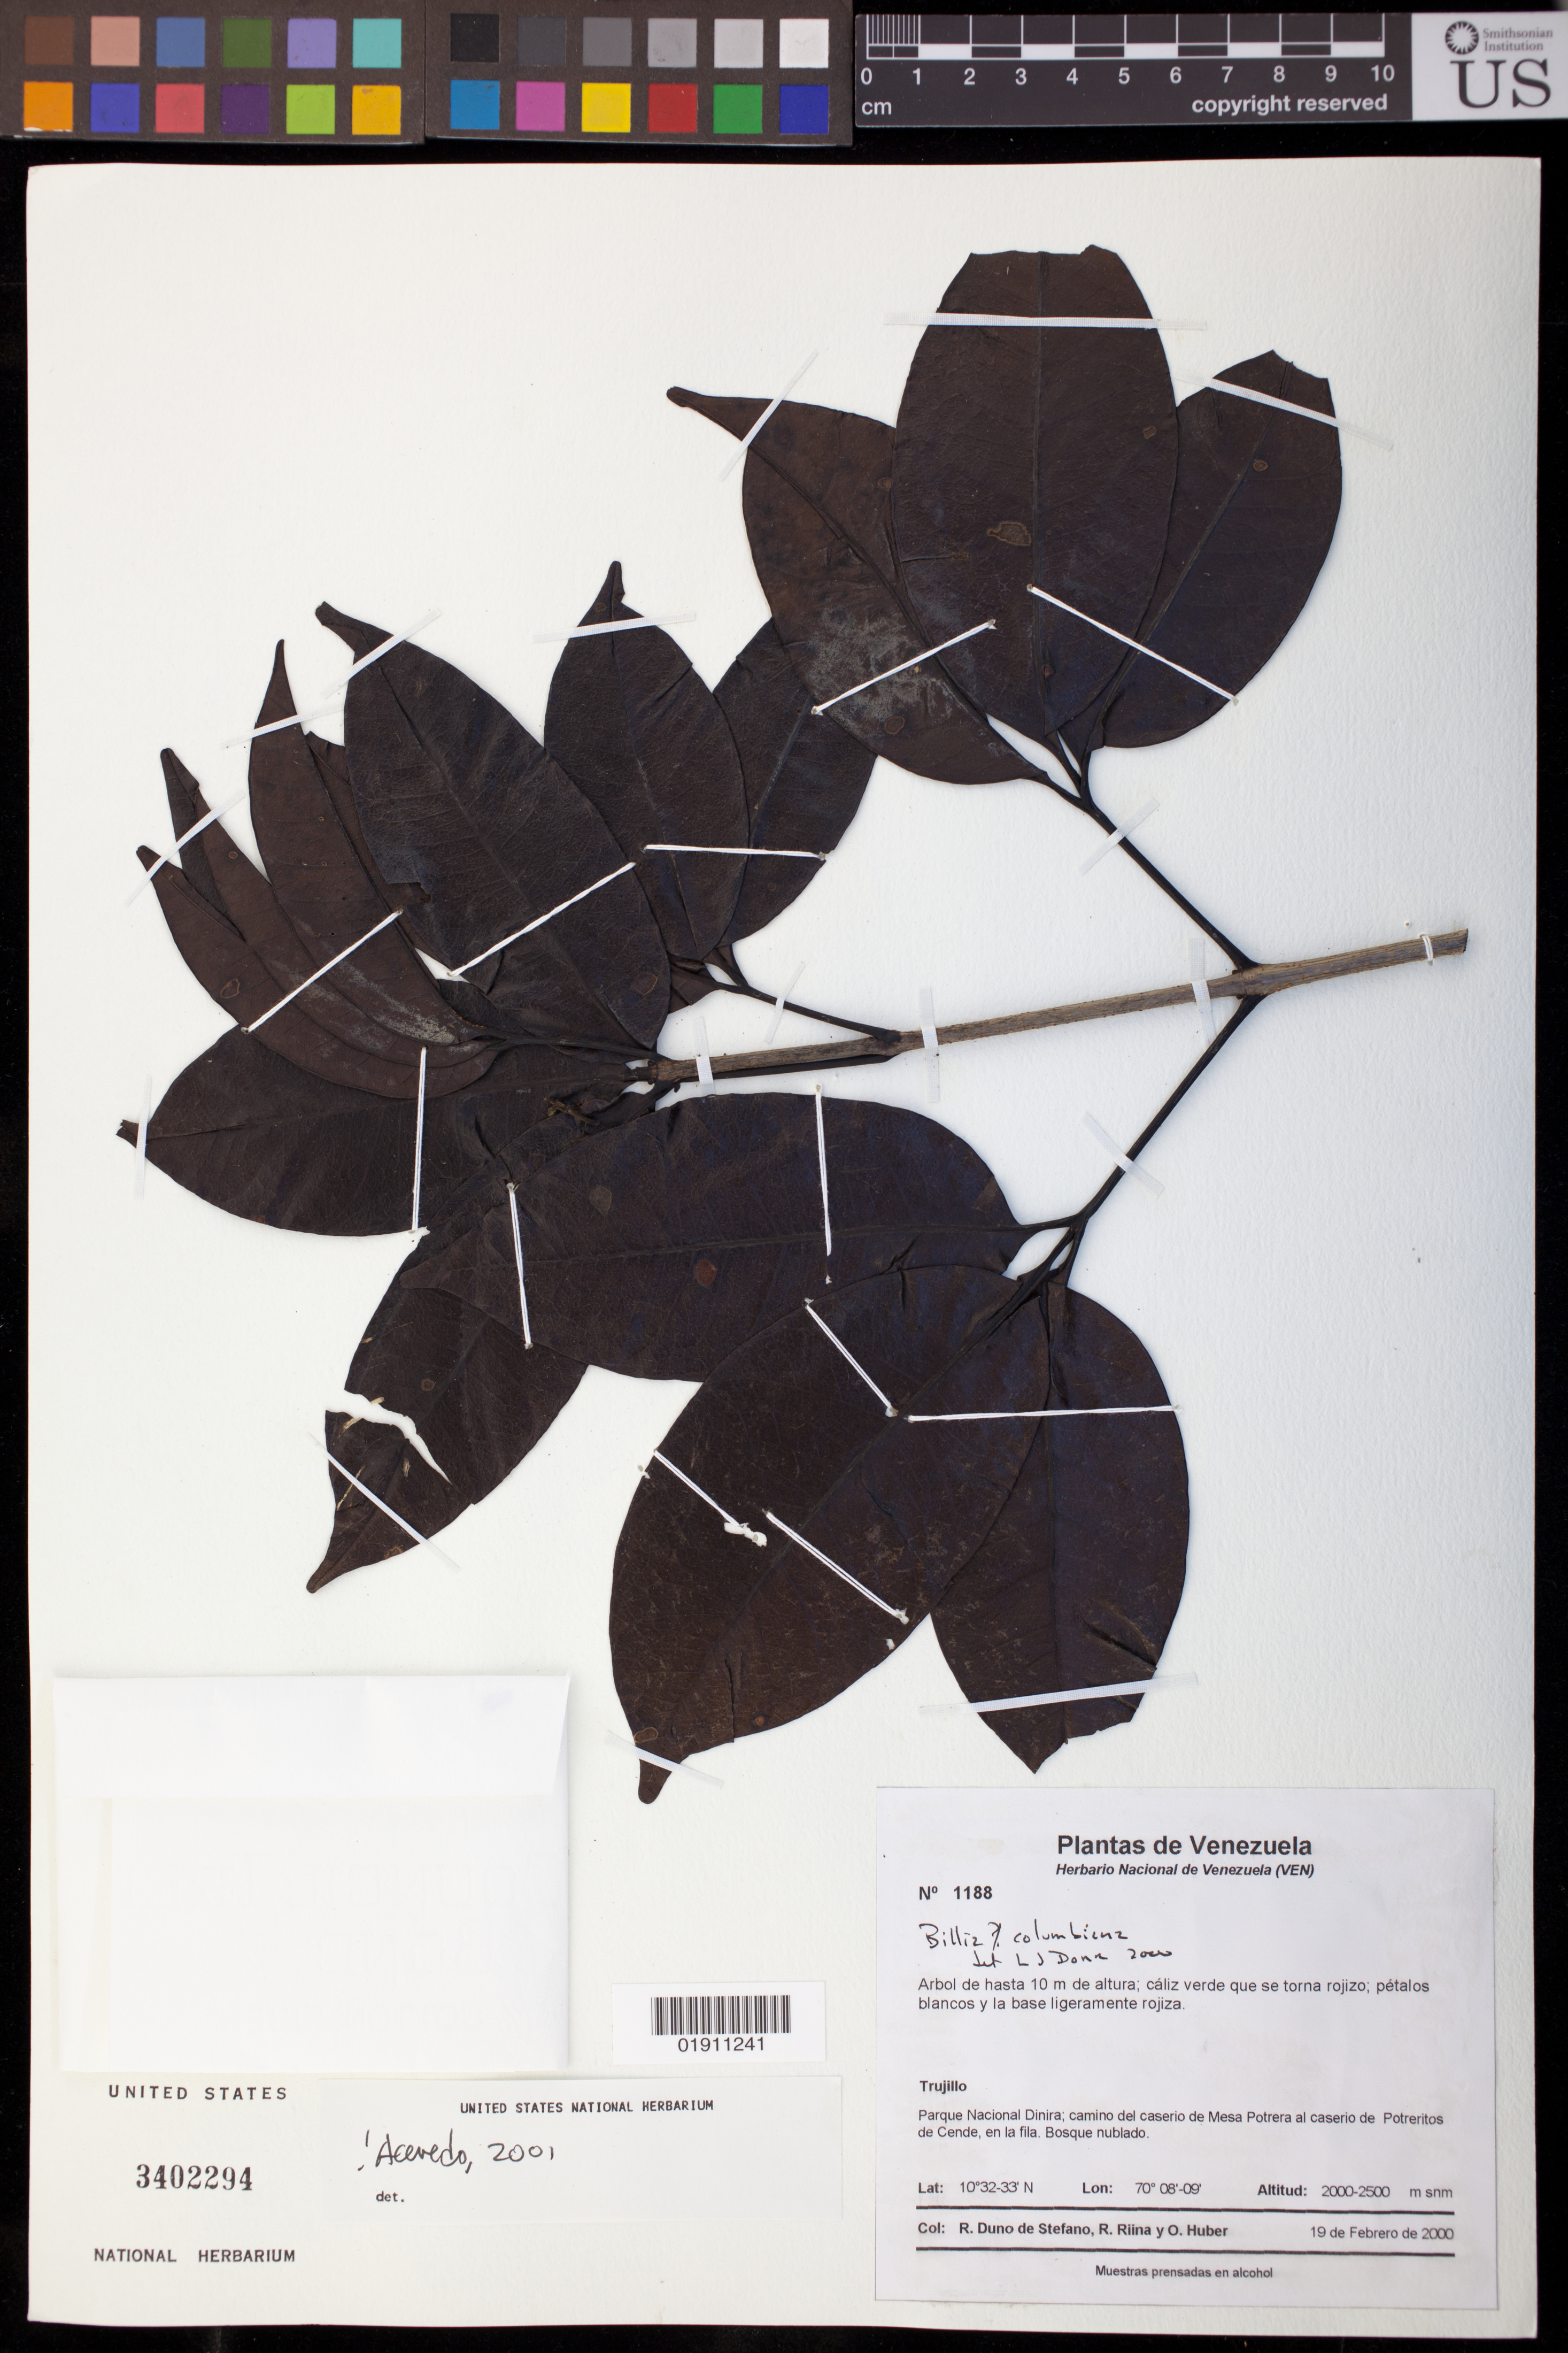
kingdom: Plantae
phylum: Tracheophyta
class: Magnoliopsida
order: Sapindales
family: Sapindaceae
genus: Billia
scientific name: Billia rosea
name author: (Planch. & Linden) C. Ulloa & P.M. Jørg.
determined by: Acevedo-Rodríguez, P., (BOT), Smithsonian Institution - National Museum of Natural History (UNITED STATES)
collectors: R. Duno de Stefano, R. Riina & O. Huber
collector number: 1188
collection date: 2000-02-19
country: Venezuela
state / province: Trujillo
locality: Parque Nacional Dinira; camino del caserio de Mesa Potrera al caserio de Potreritos de Cende, en la fila. Bosque nublado.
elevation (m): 2000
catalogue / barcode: US 3402294